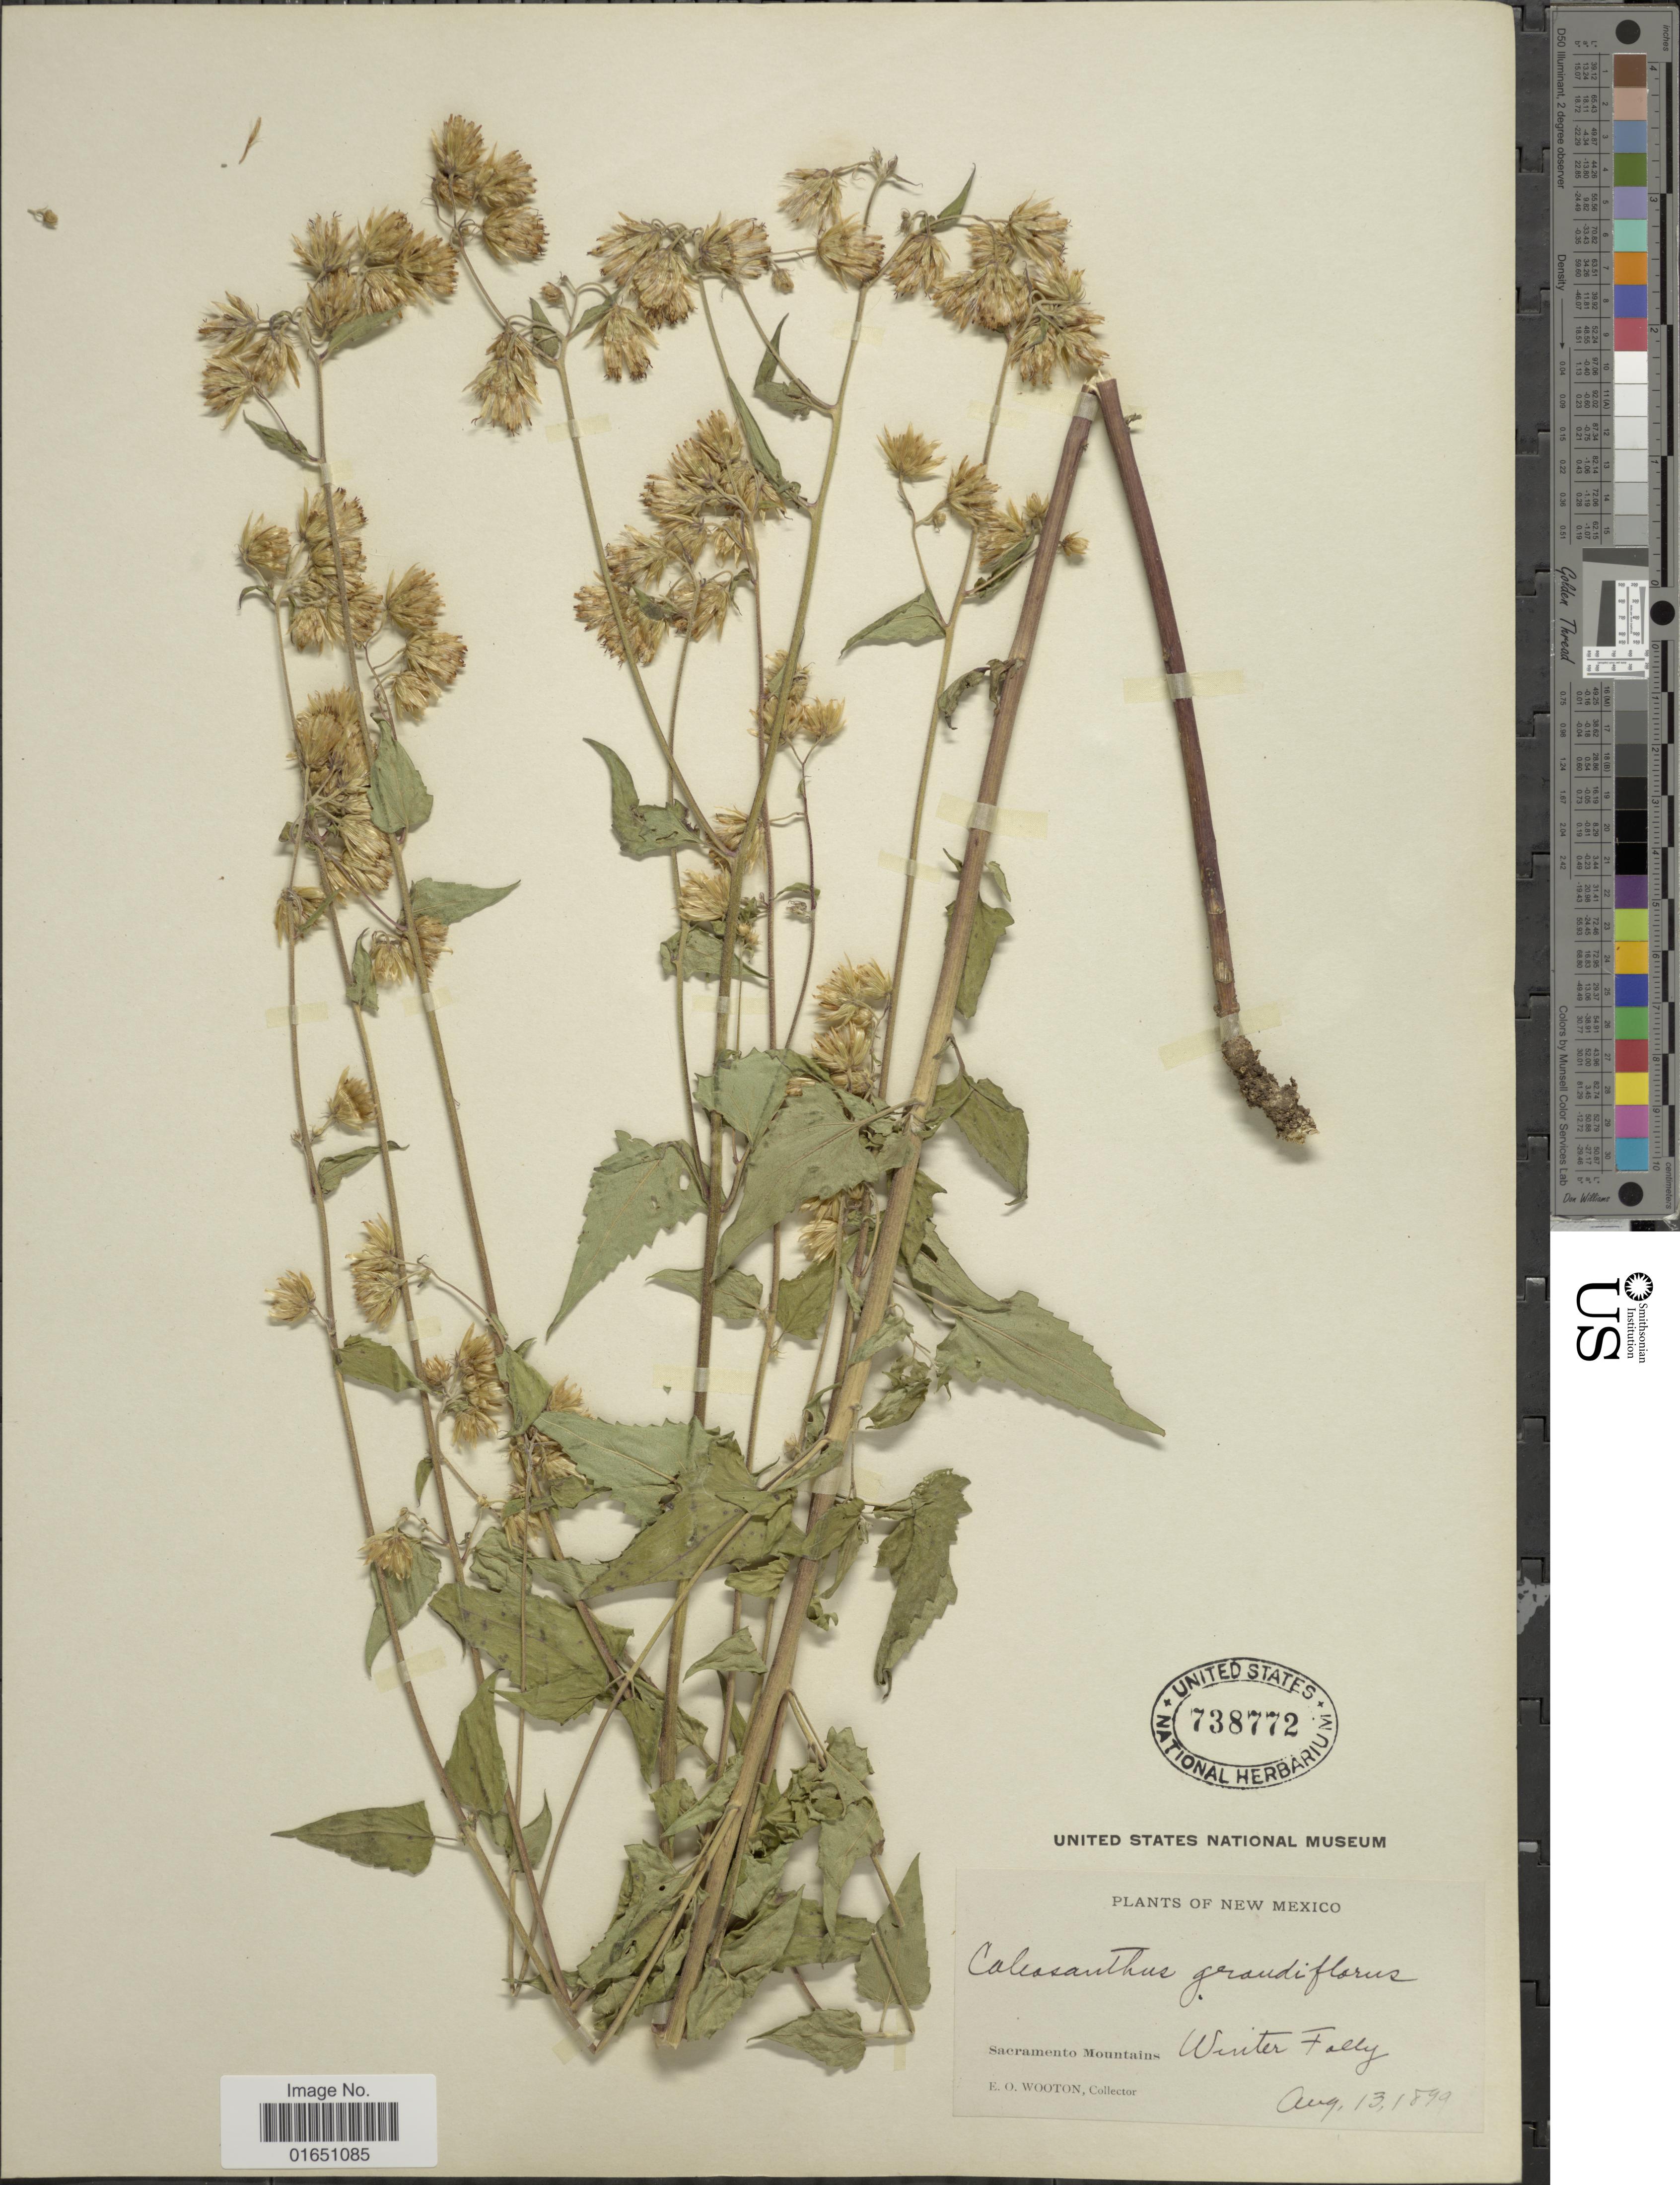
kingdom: Plantae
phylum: Tracheophyta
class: Magnoliopsida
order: Asterales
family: Asteraceae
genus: Brickellia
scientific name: Brickellia grandiflora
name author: (Hook.) Nutt.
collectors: E. O. Wooton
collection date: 1899-08-13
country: United States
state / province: New Mexico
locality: Sacramento Mountains, Winter Fally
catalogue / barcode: US 738772